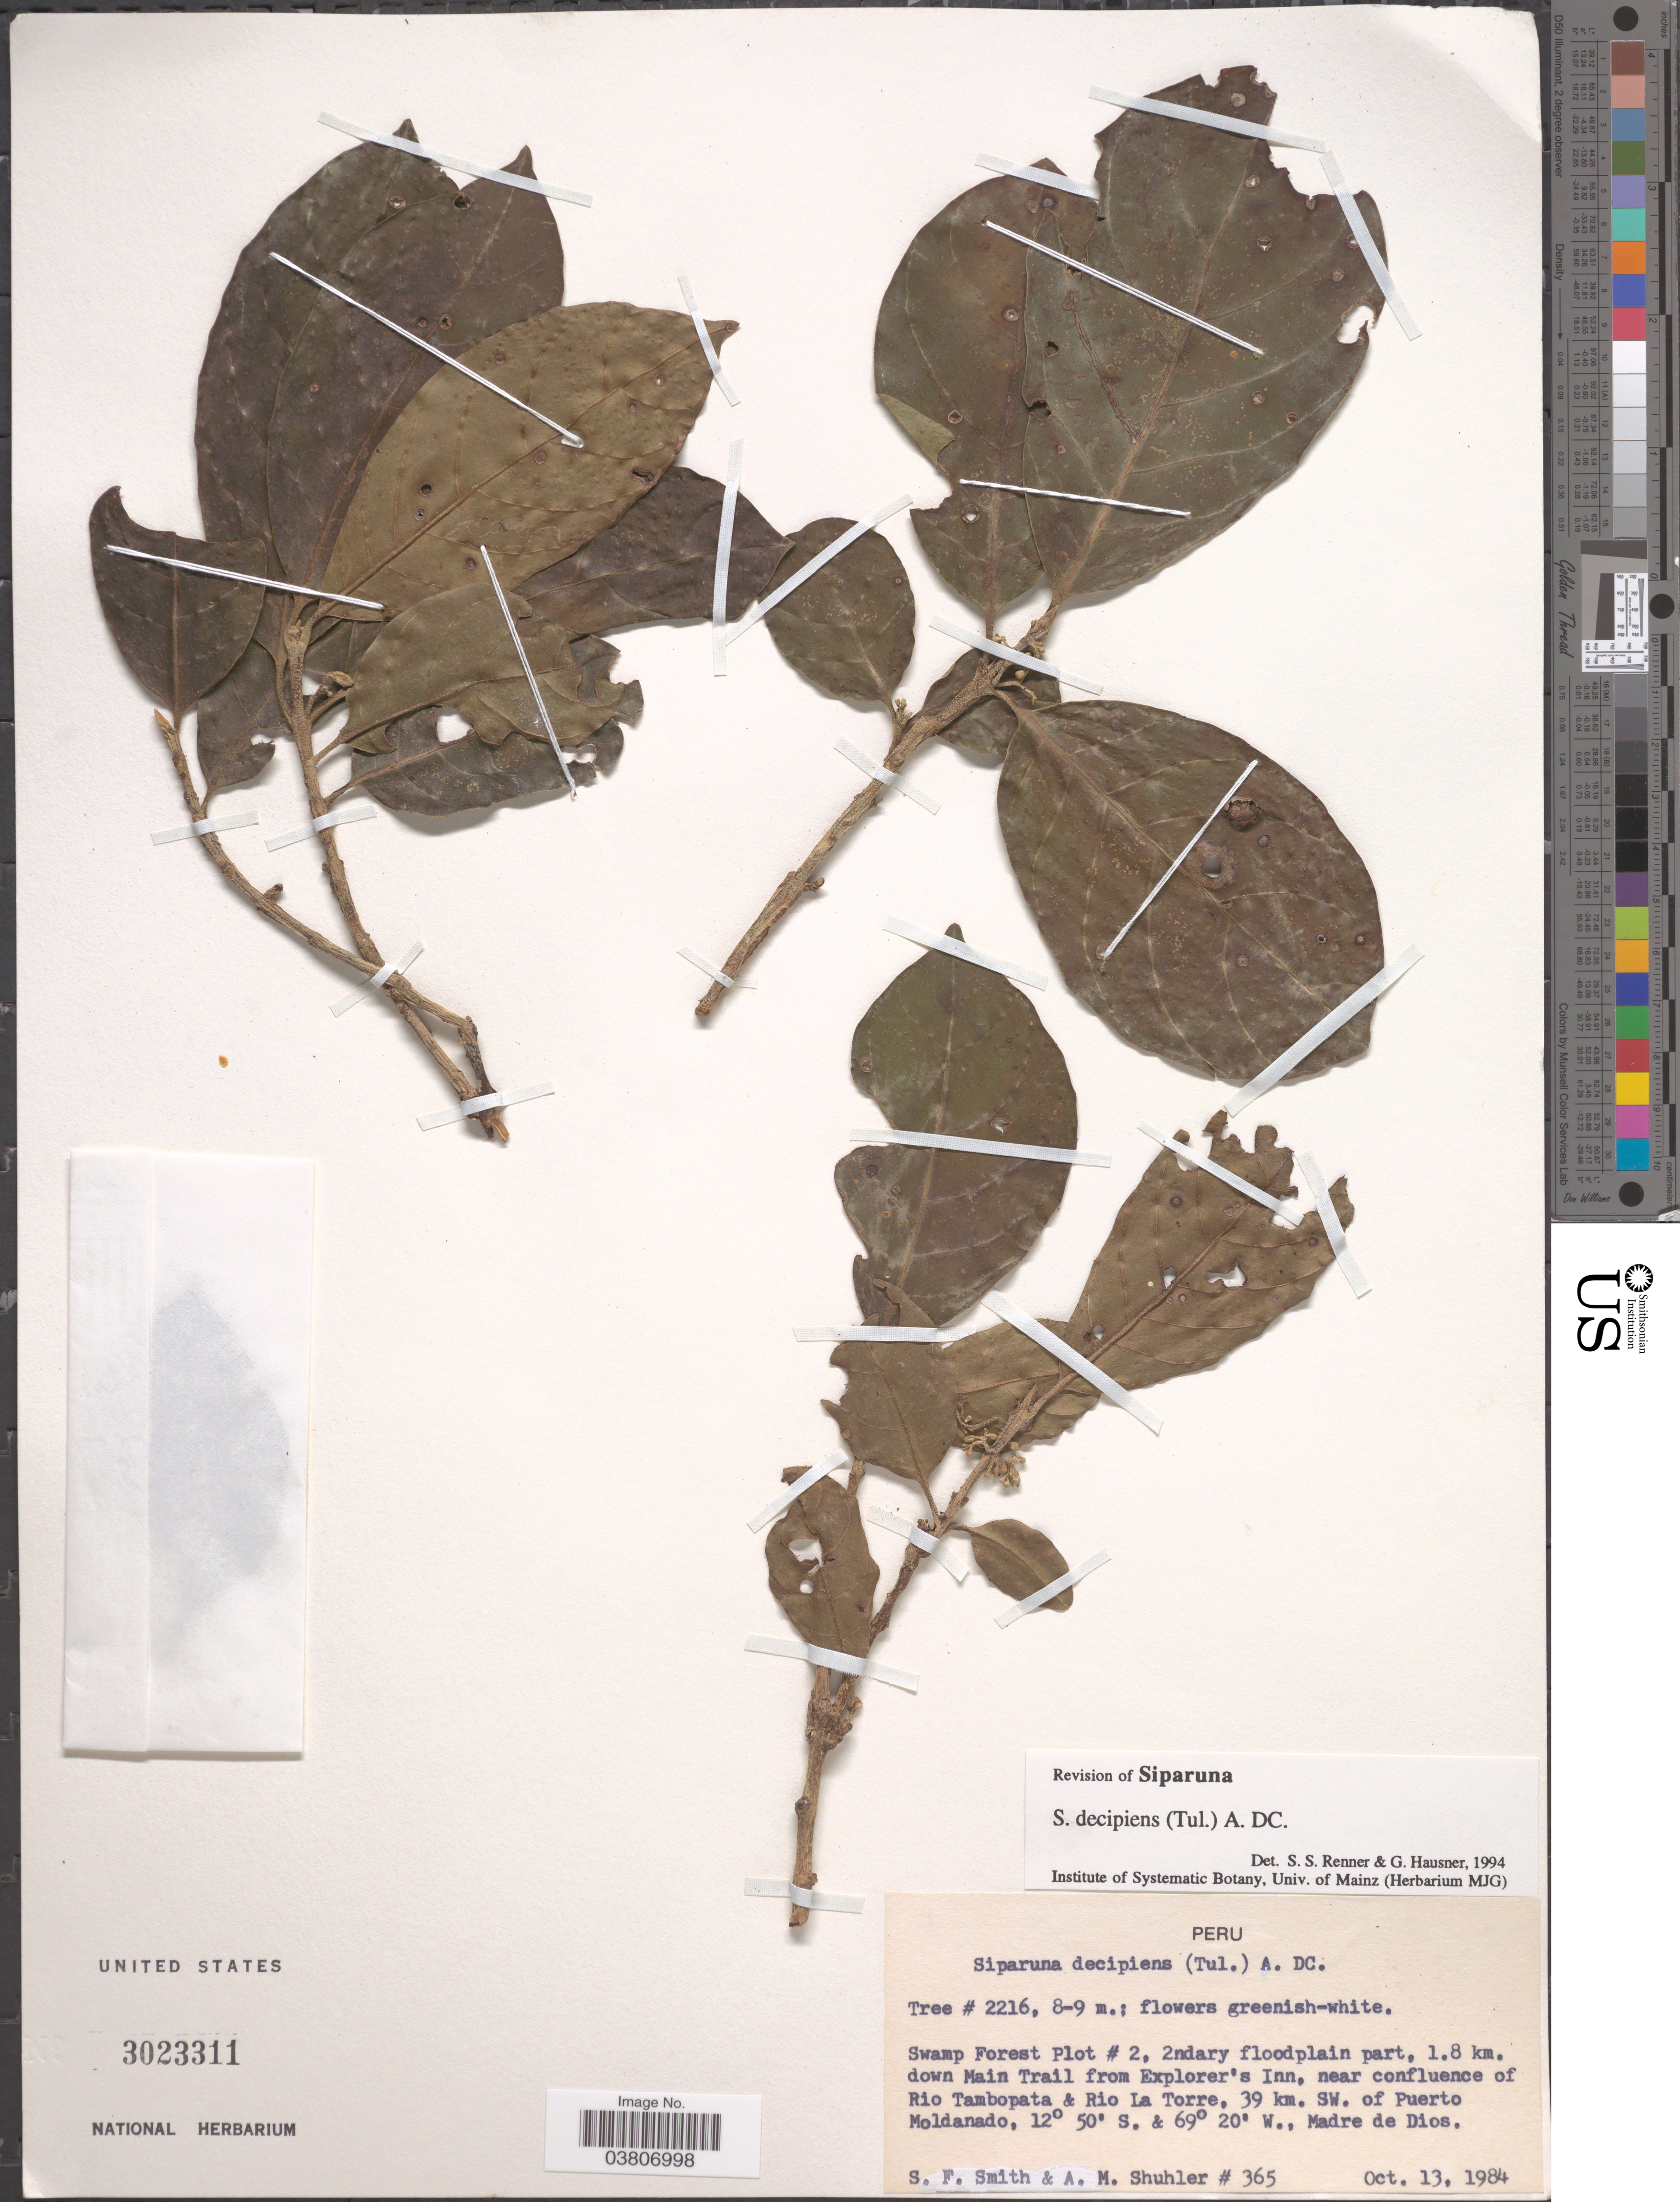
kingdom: Plantae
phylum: Tracheophyta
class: Magnoliopsida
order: Laurales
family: Siparunaceae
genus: Siparuna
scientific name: Siparuna decipiens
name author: (Tul.) A. DC.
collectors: S.F. Smith & A. Shuhler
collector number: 365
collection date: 1984-10-13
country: Peru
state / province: Madre de Dios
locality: Swamp Forest Plot #2, 2ndary floodplain part, 1.8 km, down Main Trail from Explorer's Inn, near confluence of Rio Tambopata & Rio La Torre, 39 km. SW. of Puerto Moldanado.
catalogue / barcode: US 3023311